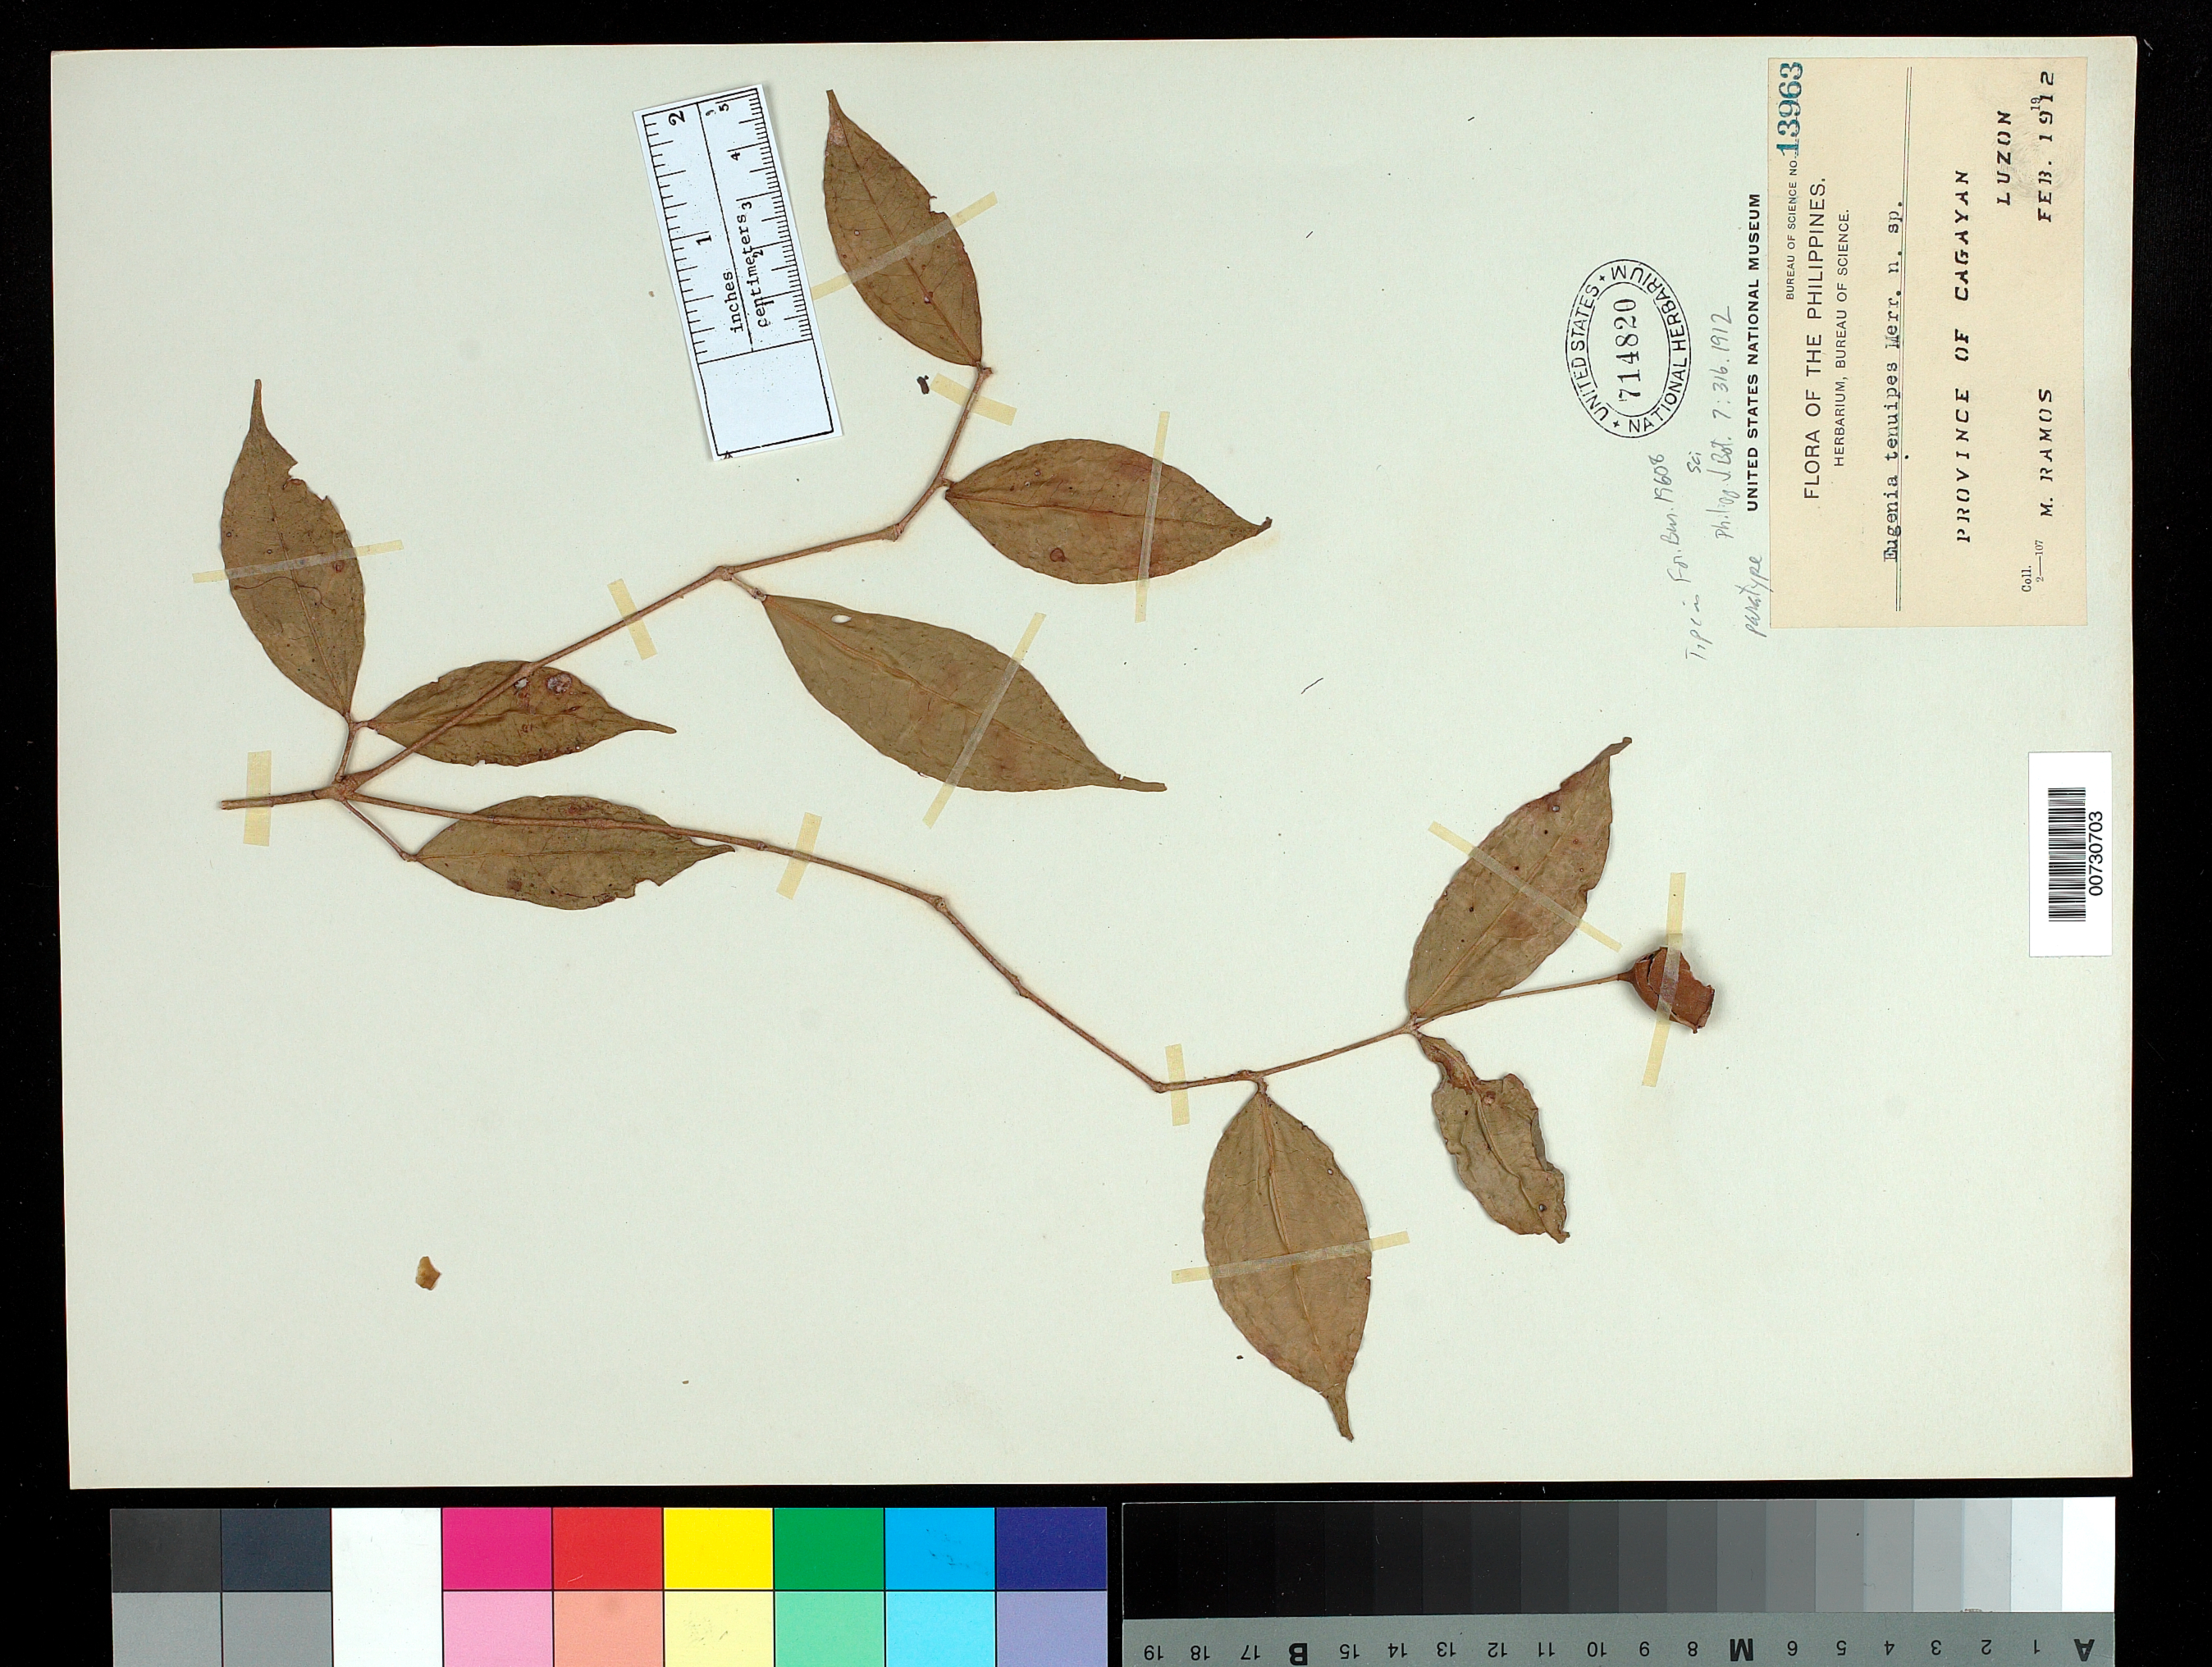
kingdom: Plantae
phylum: Tracheophyta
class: Magnoliopsida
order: Myrtales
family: Myrtaceae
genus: Syzygium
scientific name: Syzygium tenuipes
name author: (Merr.) Merr.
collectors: M. Ramos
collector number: Bur. Sci. 13963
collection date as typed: Feb 1912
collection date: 1912-02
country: Philippines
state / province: Cagayan Valley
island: Luzon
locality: Cagayan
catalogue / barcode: US 714820